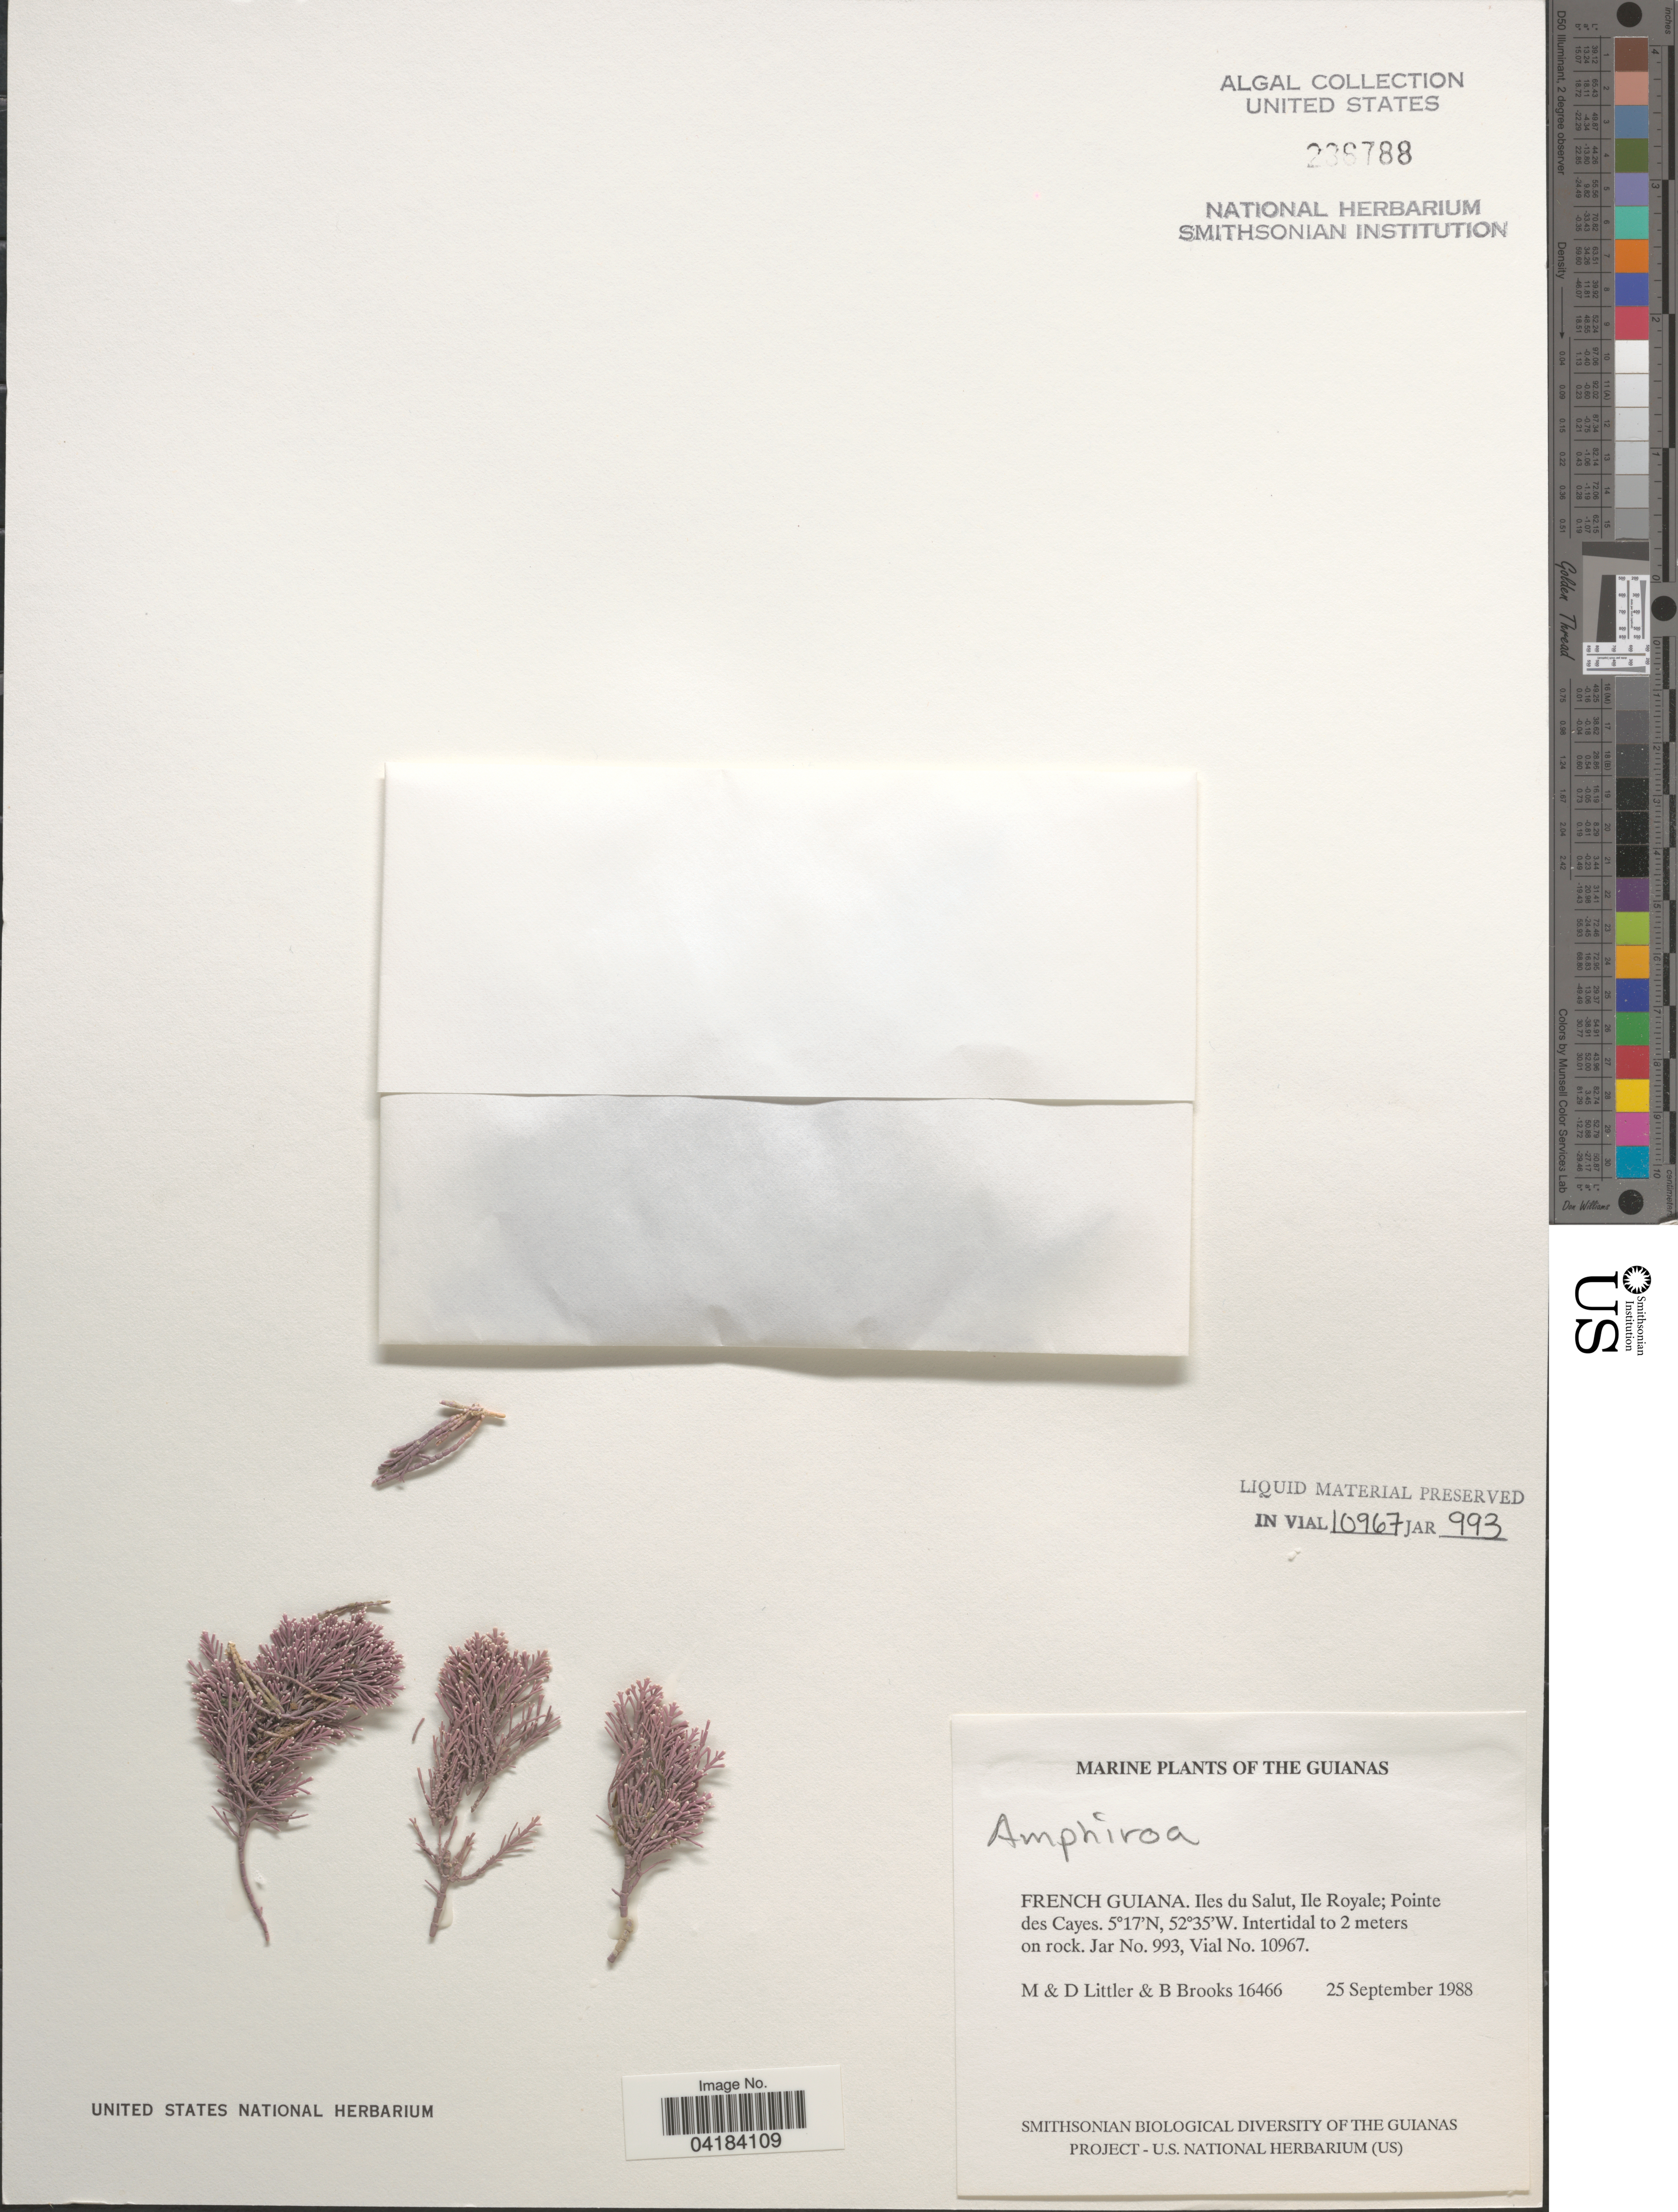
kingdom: Plantae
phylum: Rhodophyta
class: Florideophyceae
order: Corallinales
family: Lithophyllaceae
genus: Amphiroa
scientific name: Amphiroa sp.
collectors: M. Littler, D. S. Littler & B. Brooks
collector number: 16466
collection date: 1988-09-25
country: French Guiana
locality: Iles du Salute, Ile Royale; Pointe des Cayes.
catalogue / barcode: US 236788